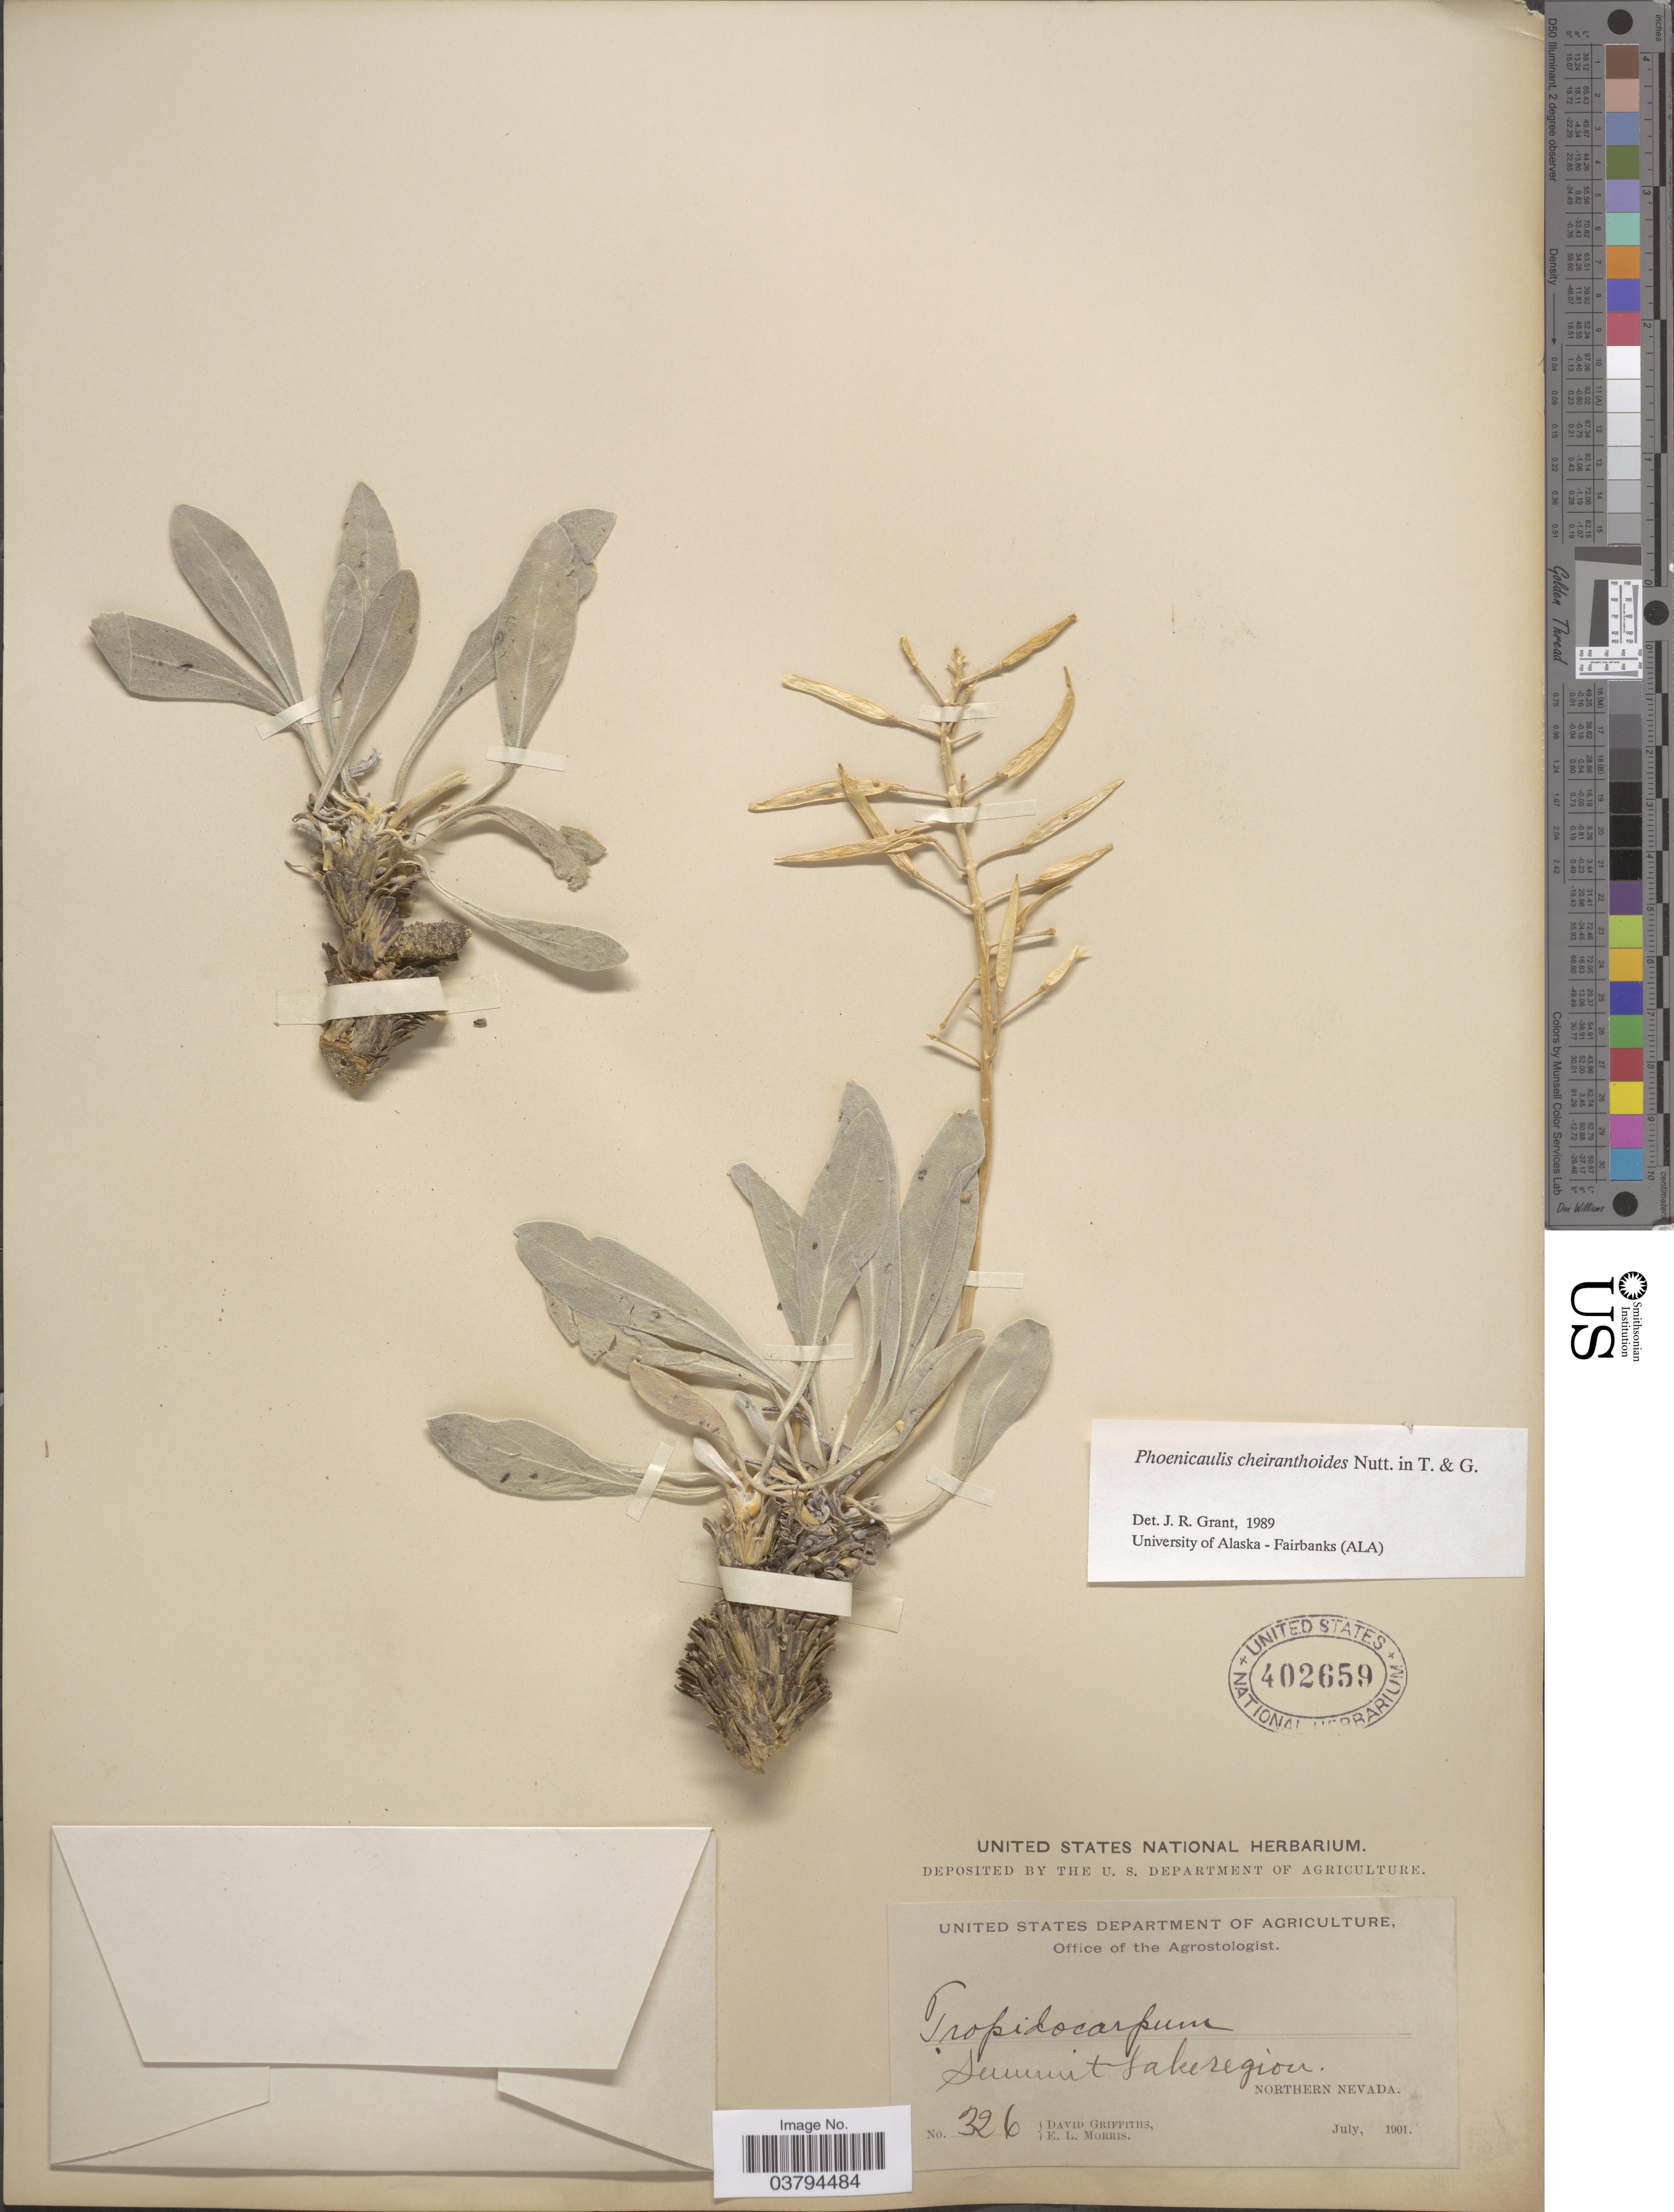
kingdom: Plantae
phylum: Tracheophyta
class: Magnoliopsida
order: Brassicales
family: Brassicaceae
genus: Phoenicaulis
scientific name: Phoenicaulis cheiranthoides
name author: Nutt.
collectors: D. Griffiths & E. Morris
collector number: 326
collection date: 1901-07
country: United States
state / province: Nevada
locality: Northern Nevada. Summit Lake Region.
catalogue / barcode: US 402659